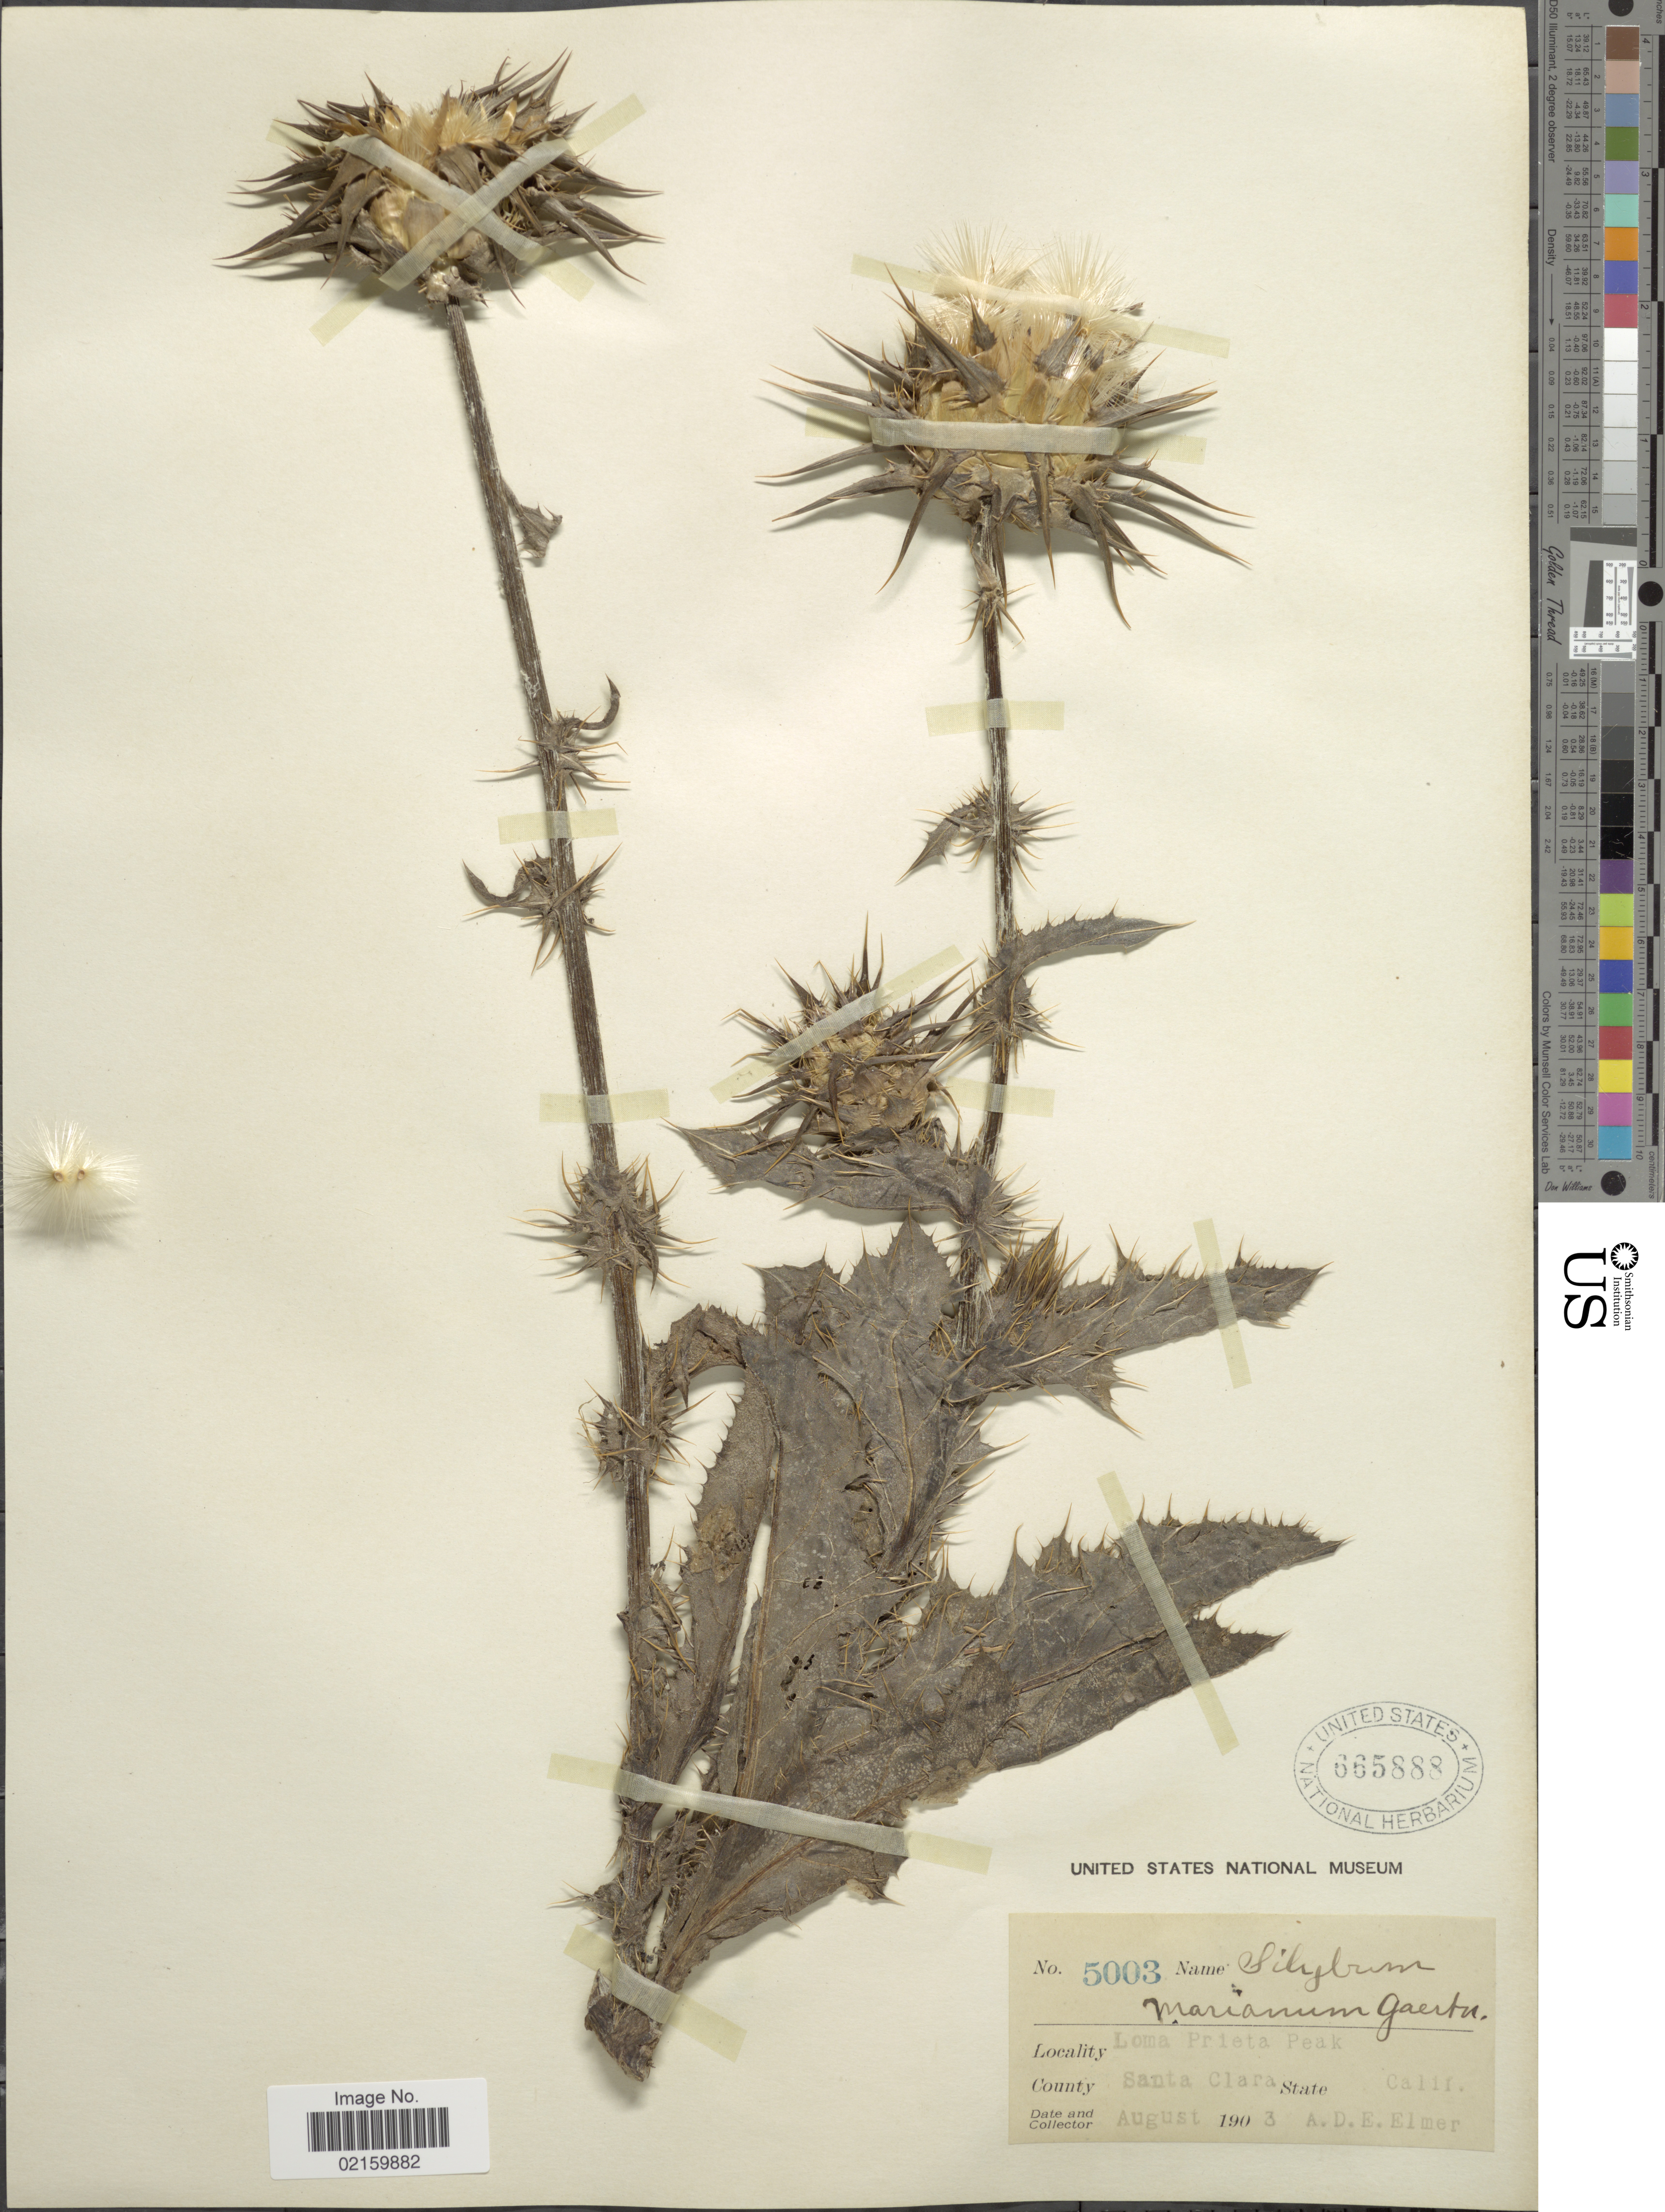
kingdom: Plantae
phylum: Tracheophyta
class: Magnoliopsida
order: Asterales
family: Asteraceae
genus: Silybum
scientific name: Silybum marianum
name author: (L.) Gaertn.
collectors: A. D. E. Elmer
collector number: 5003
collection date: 1903-08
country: United States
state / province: California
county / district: Santa Clara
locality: Loma Pireta Peak. County Santa Clara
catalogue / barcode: US 665888